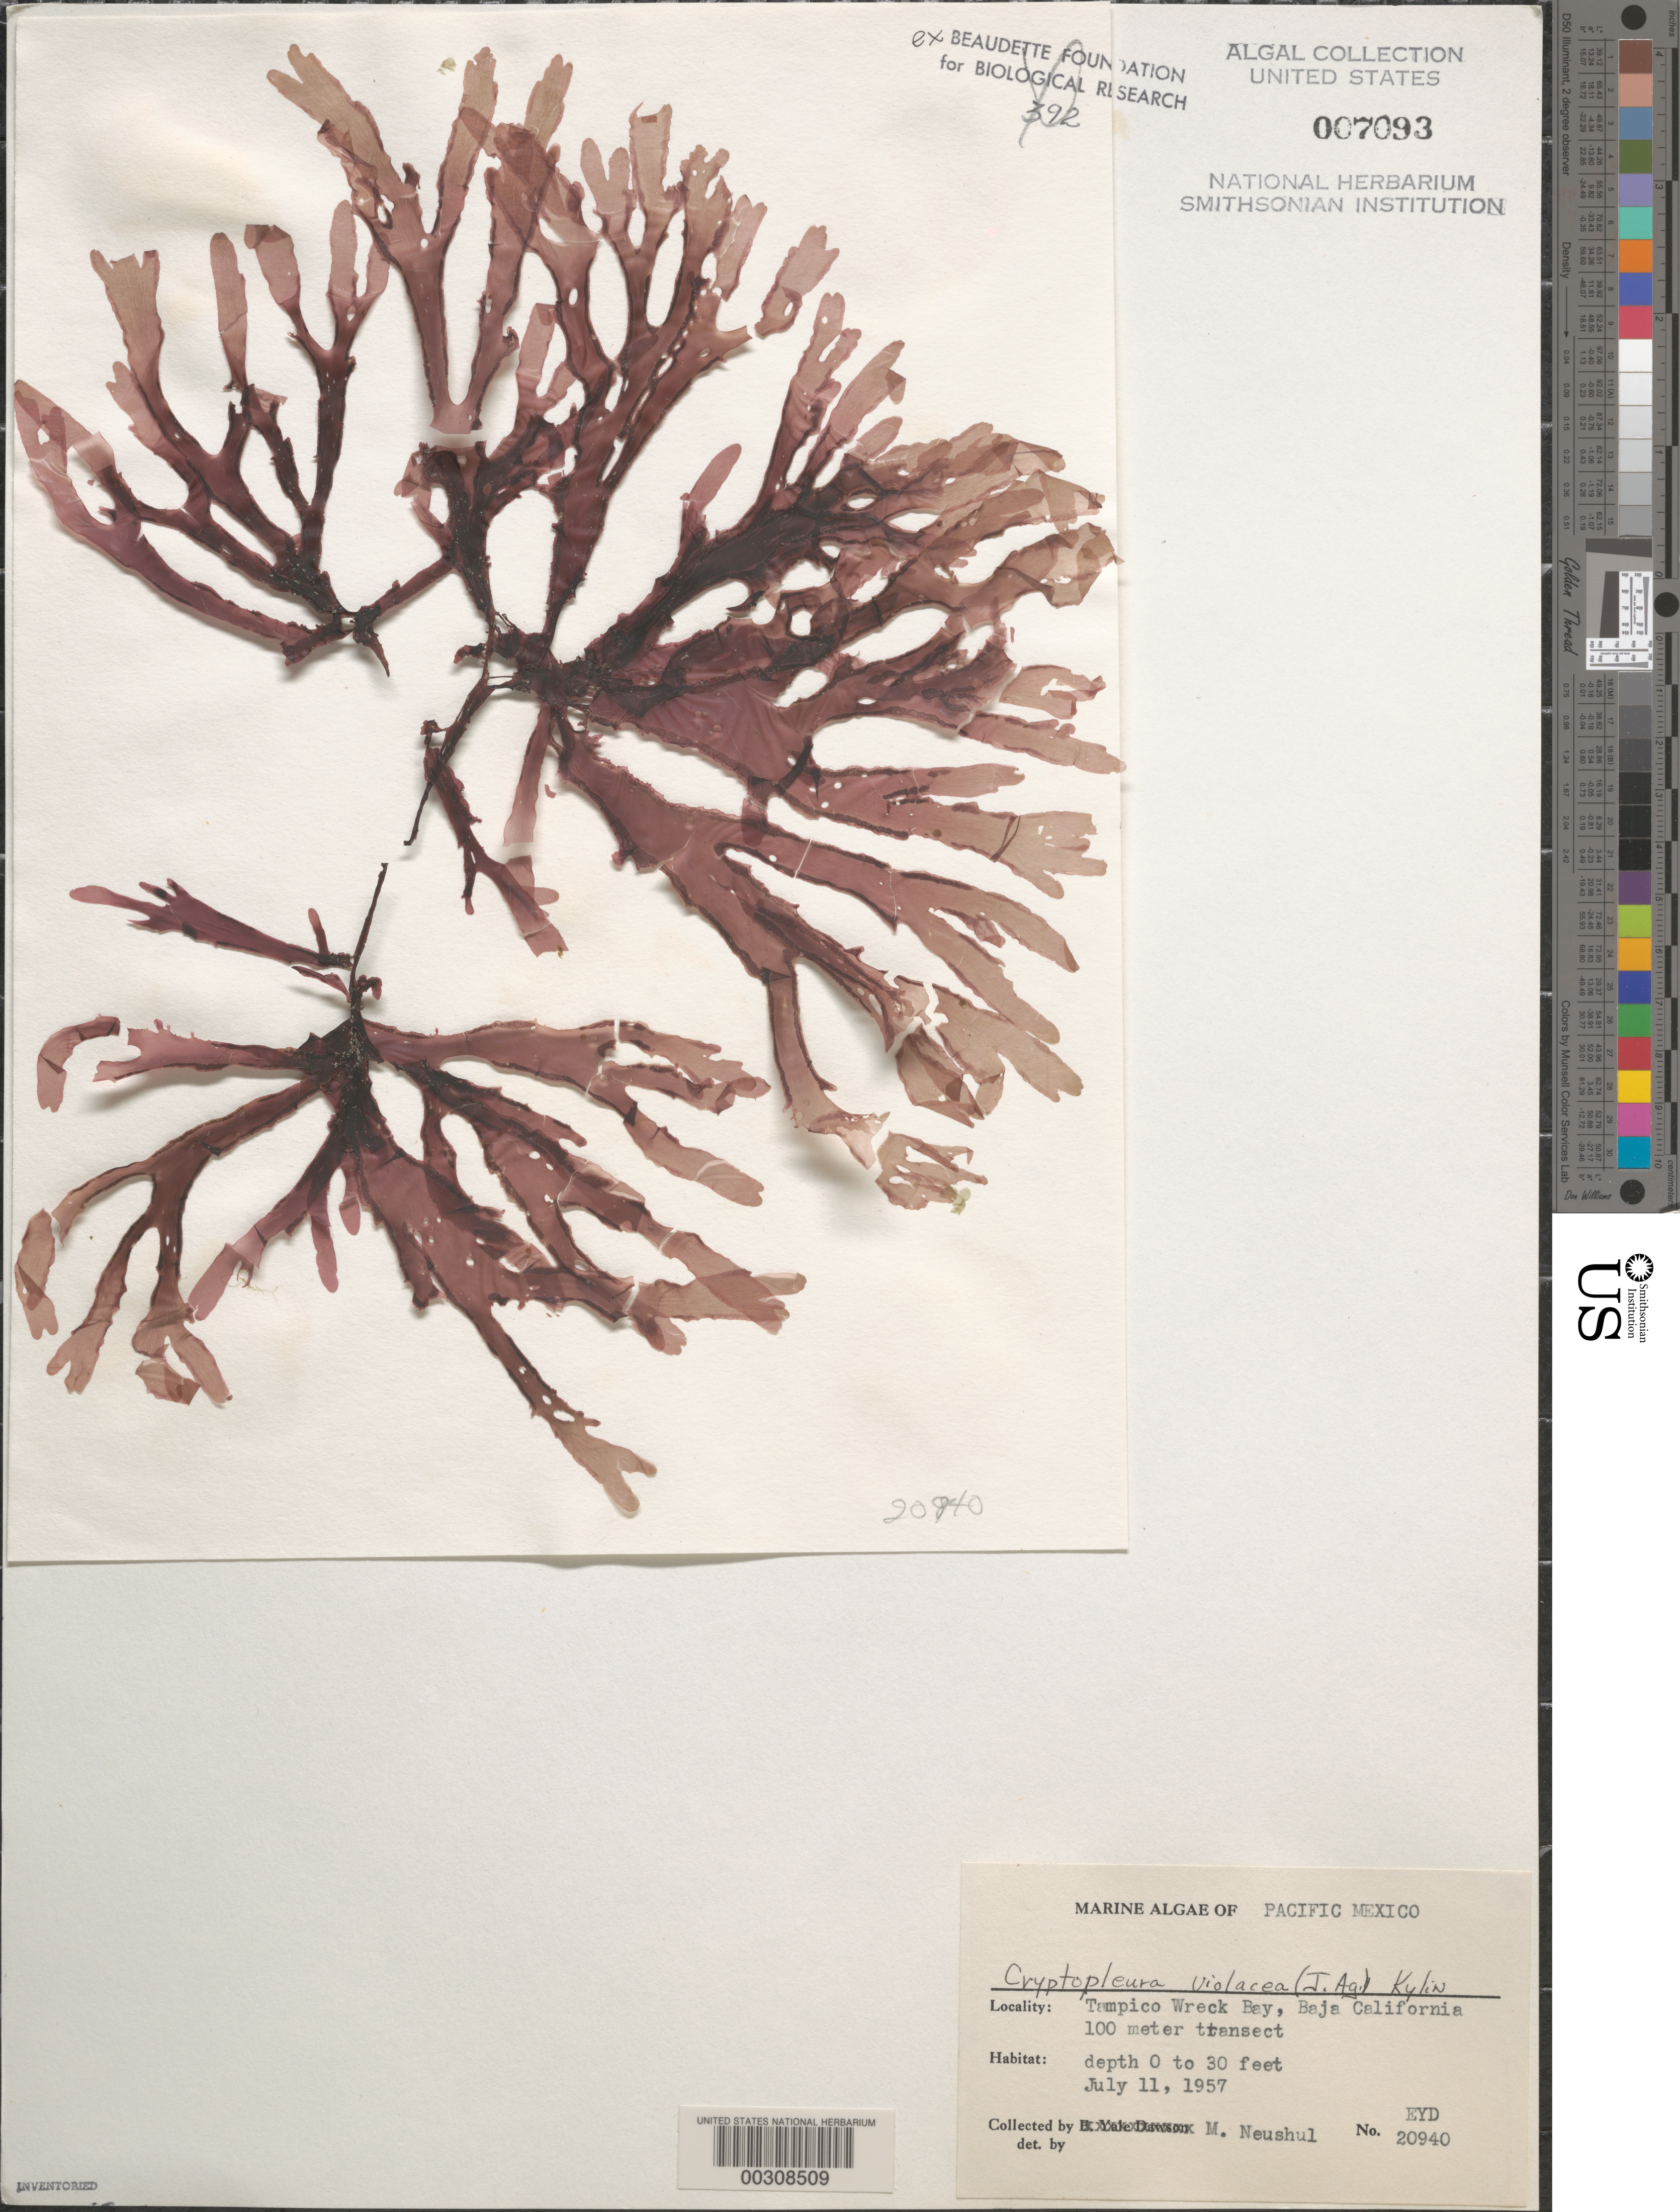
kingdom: Plantae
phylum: Rhodophyta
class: Florideophyceae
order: Ceramiales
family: Delesseriaceae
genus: Cryptopleura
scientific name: Cryptopleura violacea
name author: (J. Ag.) Kylin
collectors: M. Neushul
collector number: EYD 20940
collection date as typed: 11 Jul 1957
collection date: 1957-07-11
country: Mexico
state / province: Baja California Norte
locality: Tampico Wreck Bay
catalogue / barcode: US 7093